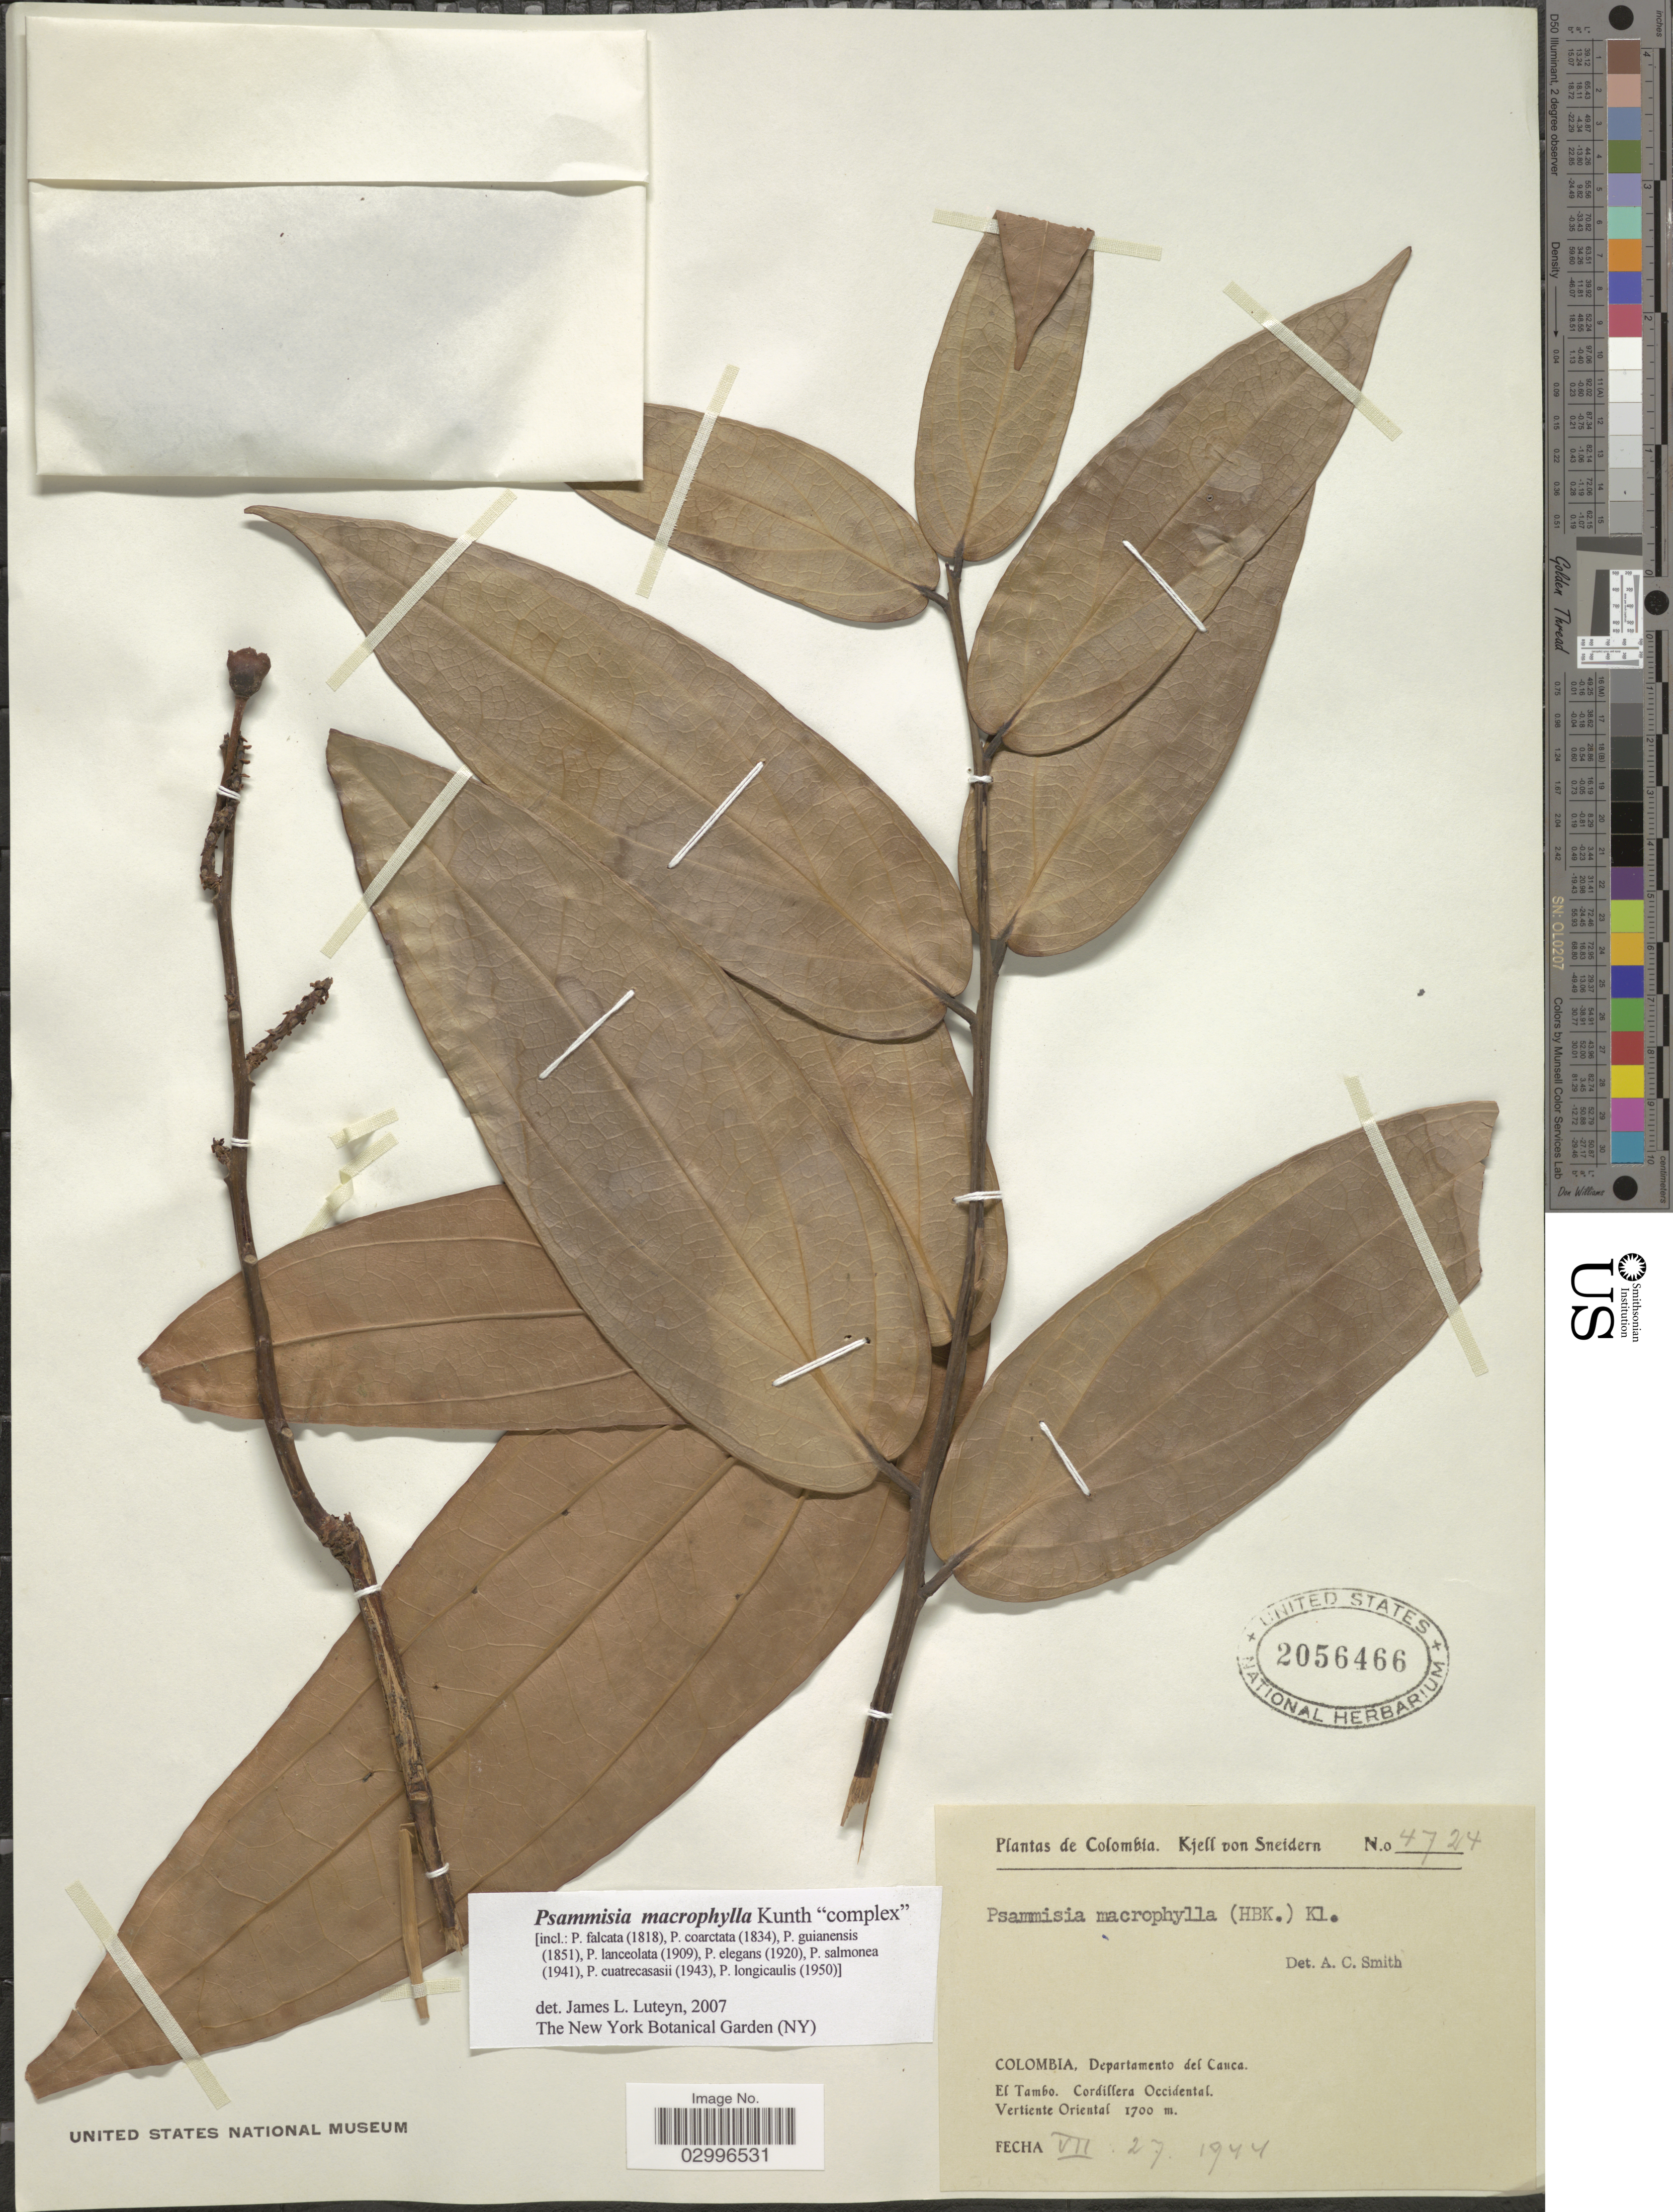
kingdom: Plantae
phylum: Tracheophyta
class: Magnoliopsida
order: Ericales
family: Ericaceae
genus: Psammisia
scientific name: Psammisia macrophylla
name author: (Kunth) Klotzsch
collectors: K. von Sneidern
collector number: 4724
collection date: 1944-07-27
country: Colombia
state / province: Cauca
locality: Departamento del Cauca. El Tambo. Cordillera Occidental. Vertiente Oriental.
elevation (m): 1700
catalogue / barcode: US 2056466